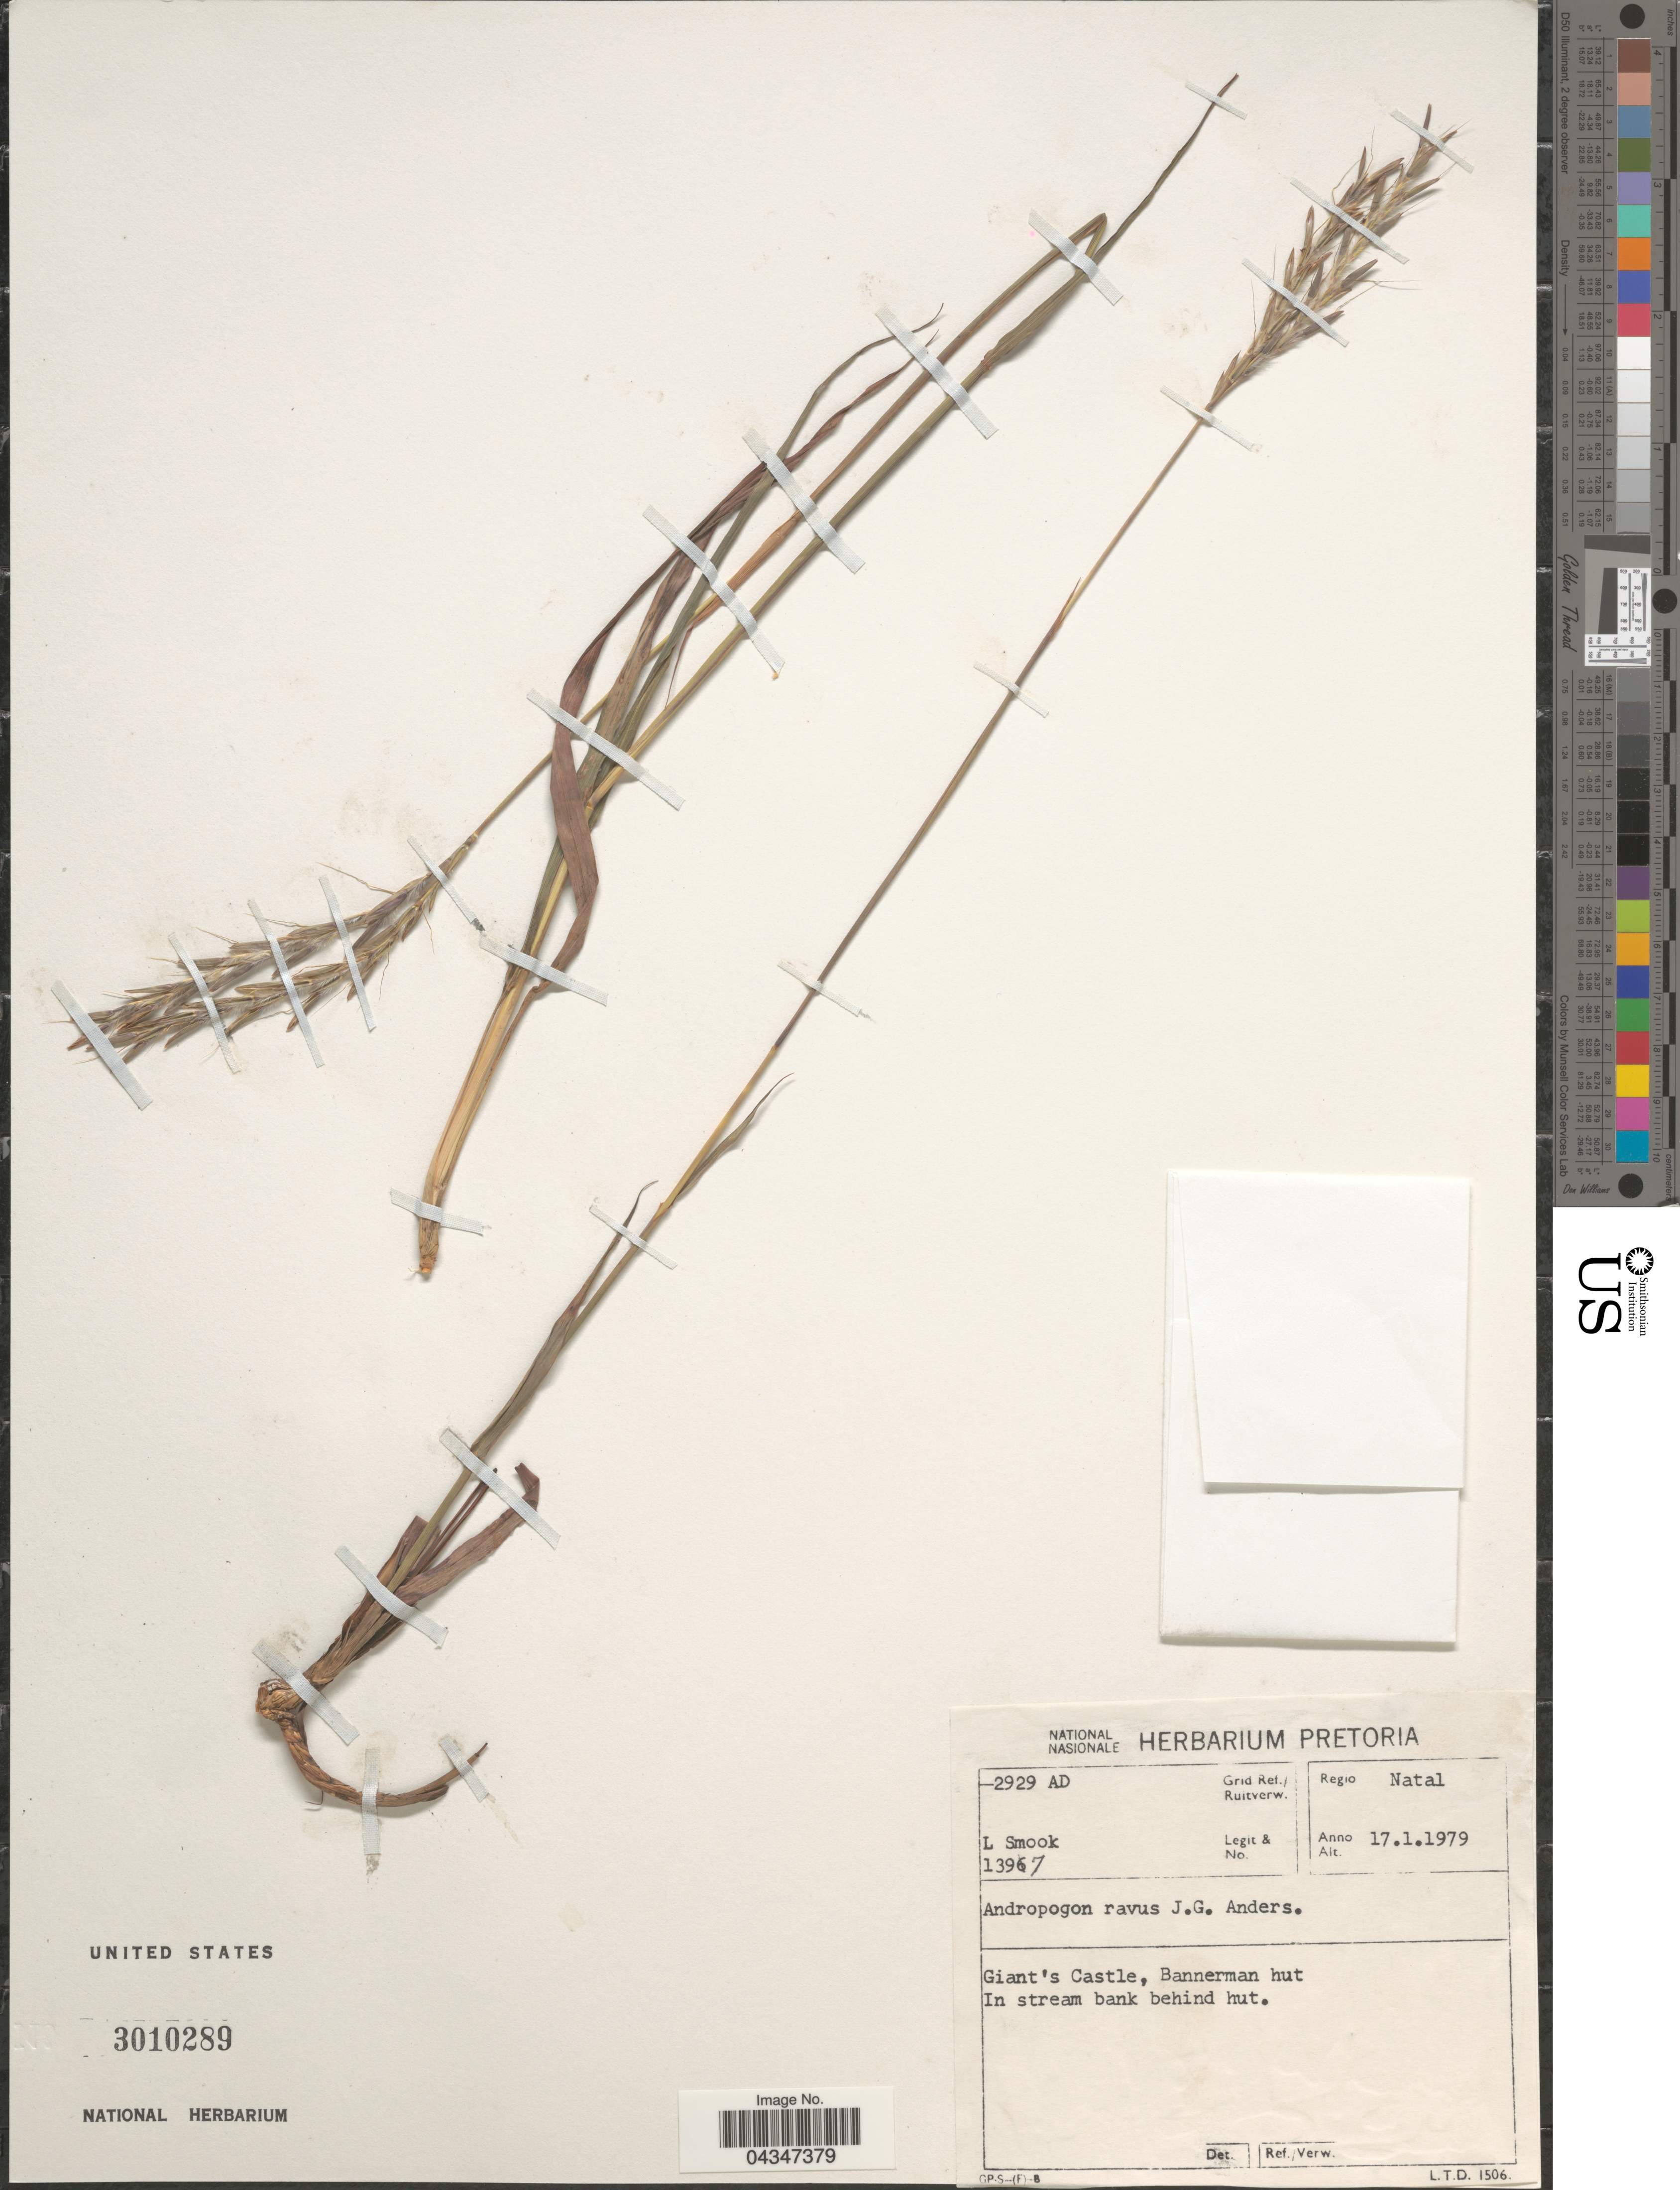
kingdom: Plantae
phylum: Tracheophyta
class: Liliopsida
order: Poales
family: Poaceae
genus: Andropogon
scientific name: Andropogon schirensis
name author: Hochst. ex A. Rich.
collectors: L. Smook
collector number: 1397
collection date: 1979-01-17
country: South Africa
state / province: KwaZulu-Natal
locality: Grid. Ref./ Ruitverw. -2929 AD. Regio Natal. Giant's Castle, Bannerman hut.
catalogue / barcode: US 3010289